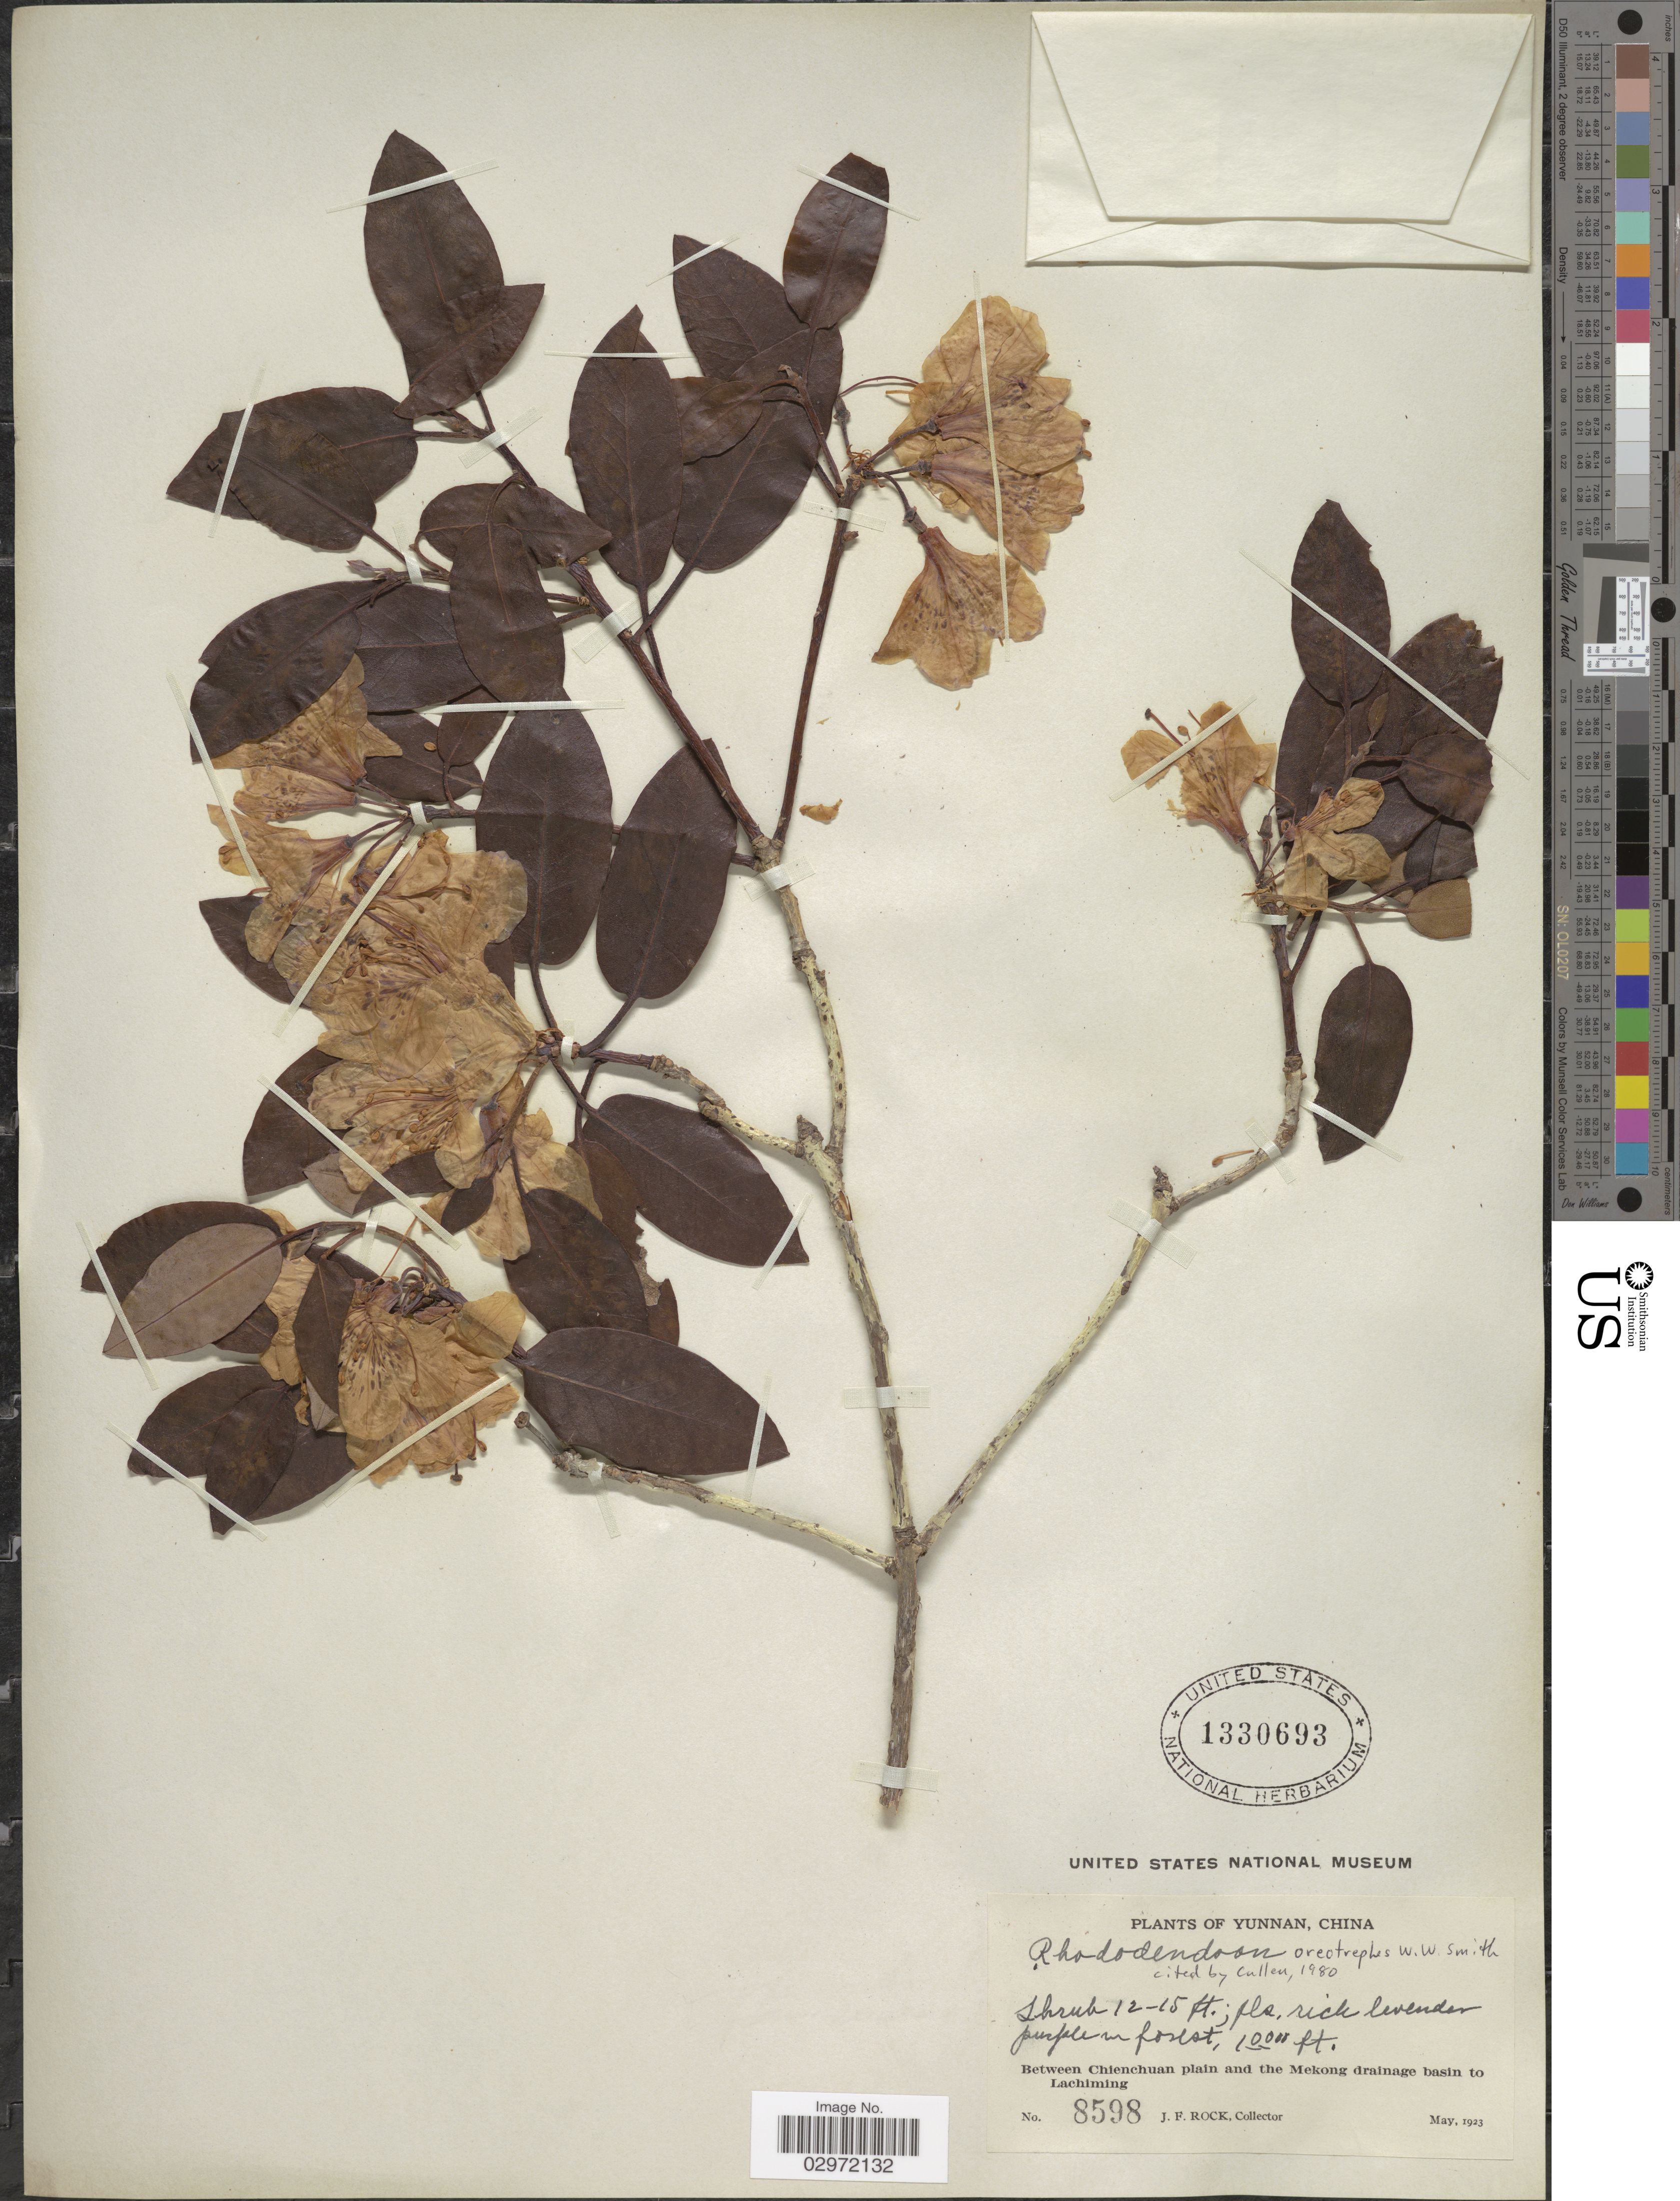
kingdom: Plantae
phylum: Tracheophyta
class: Magnoliopsida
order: Ericales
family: Ericaceae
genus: Rhododendron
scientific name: Rhododendron oreotrephes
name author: W.W. Sm.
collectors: J. Rock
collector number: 8598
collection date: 1923-05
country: China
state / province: Yunnan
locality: Between Chienchuan plain and the Mekong drainage basin of Lachiming.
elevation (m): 3048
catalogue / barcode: US 1330693